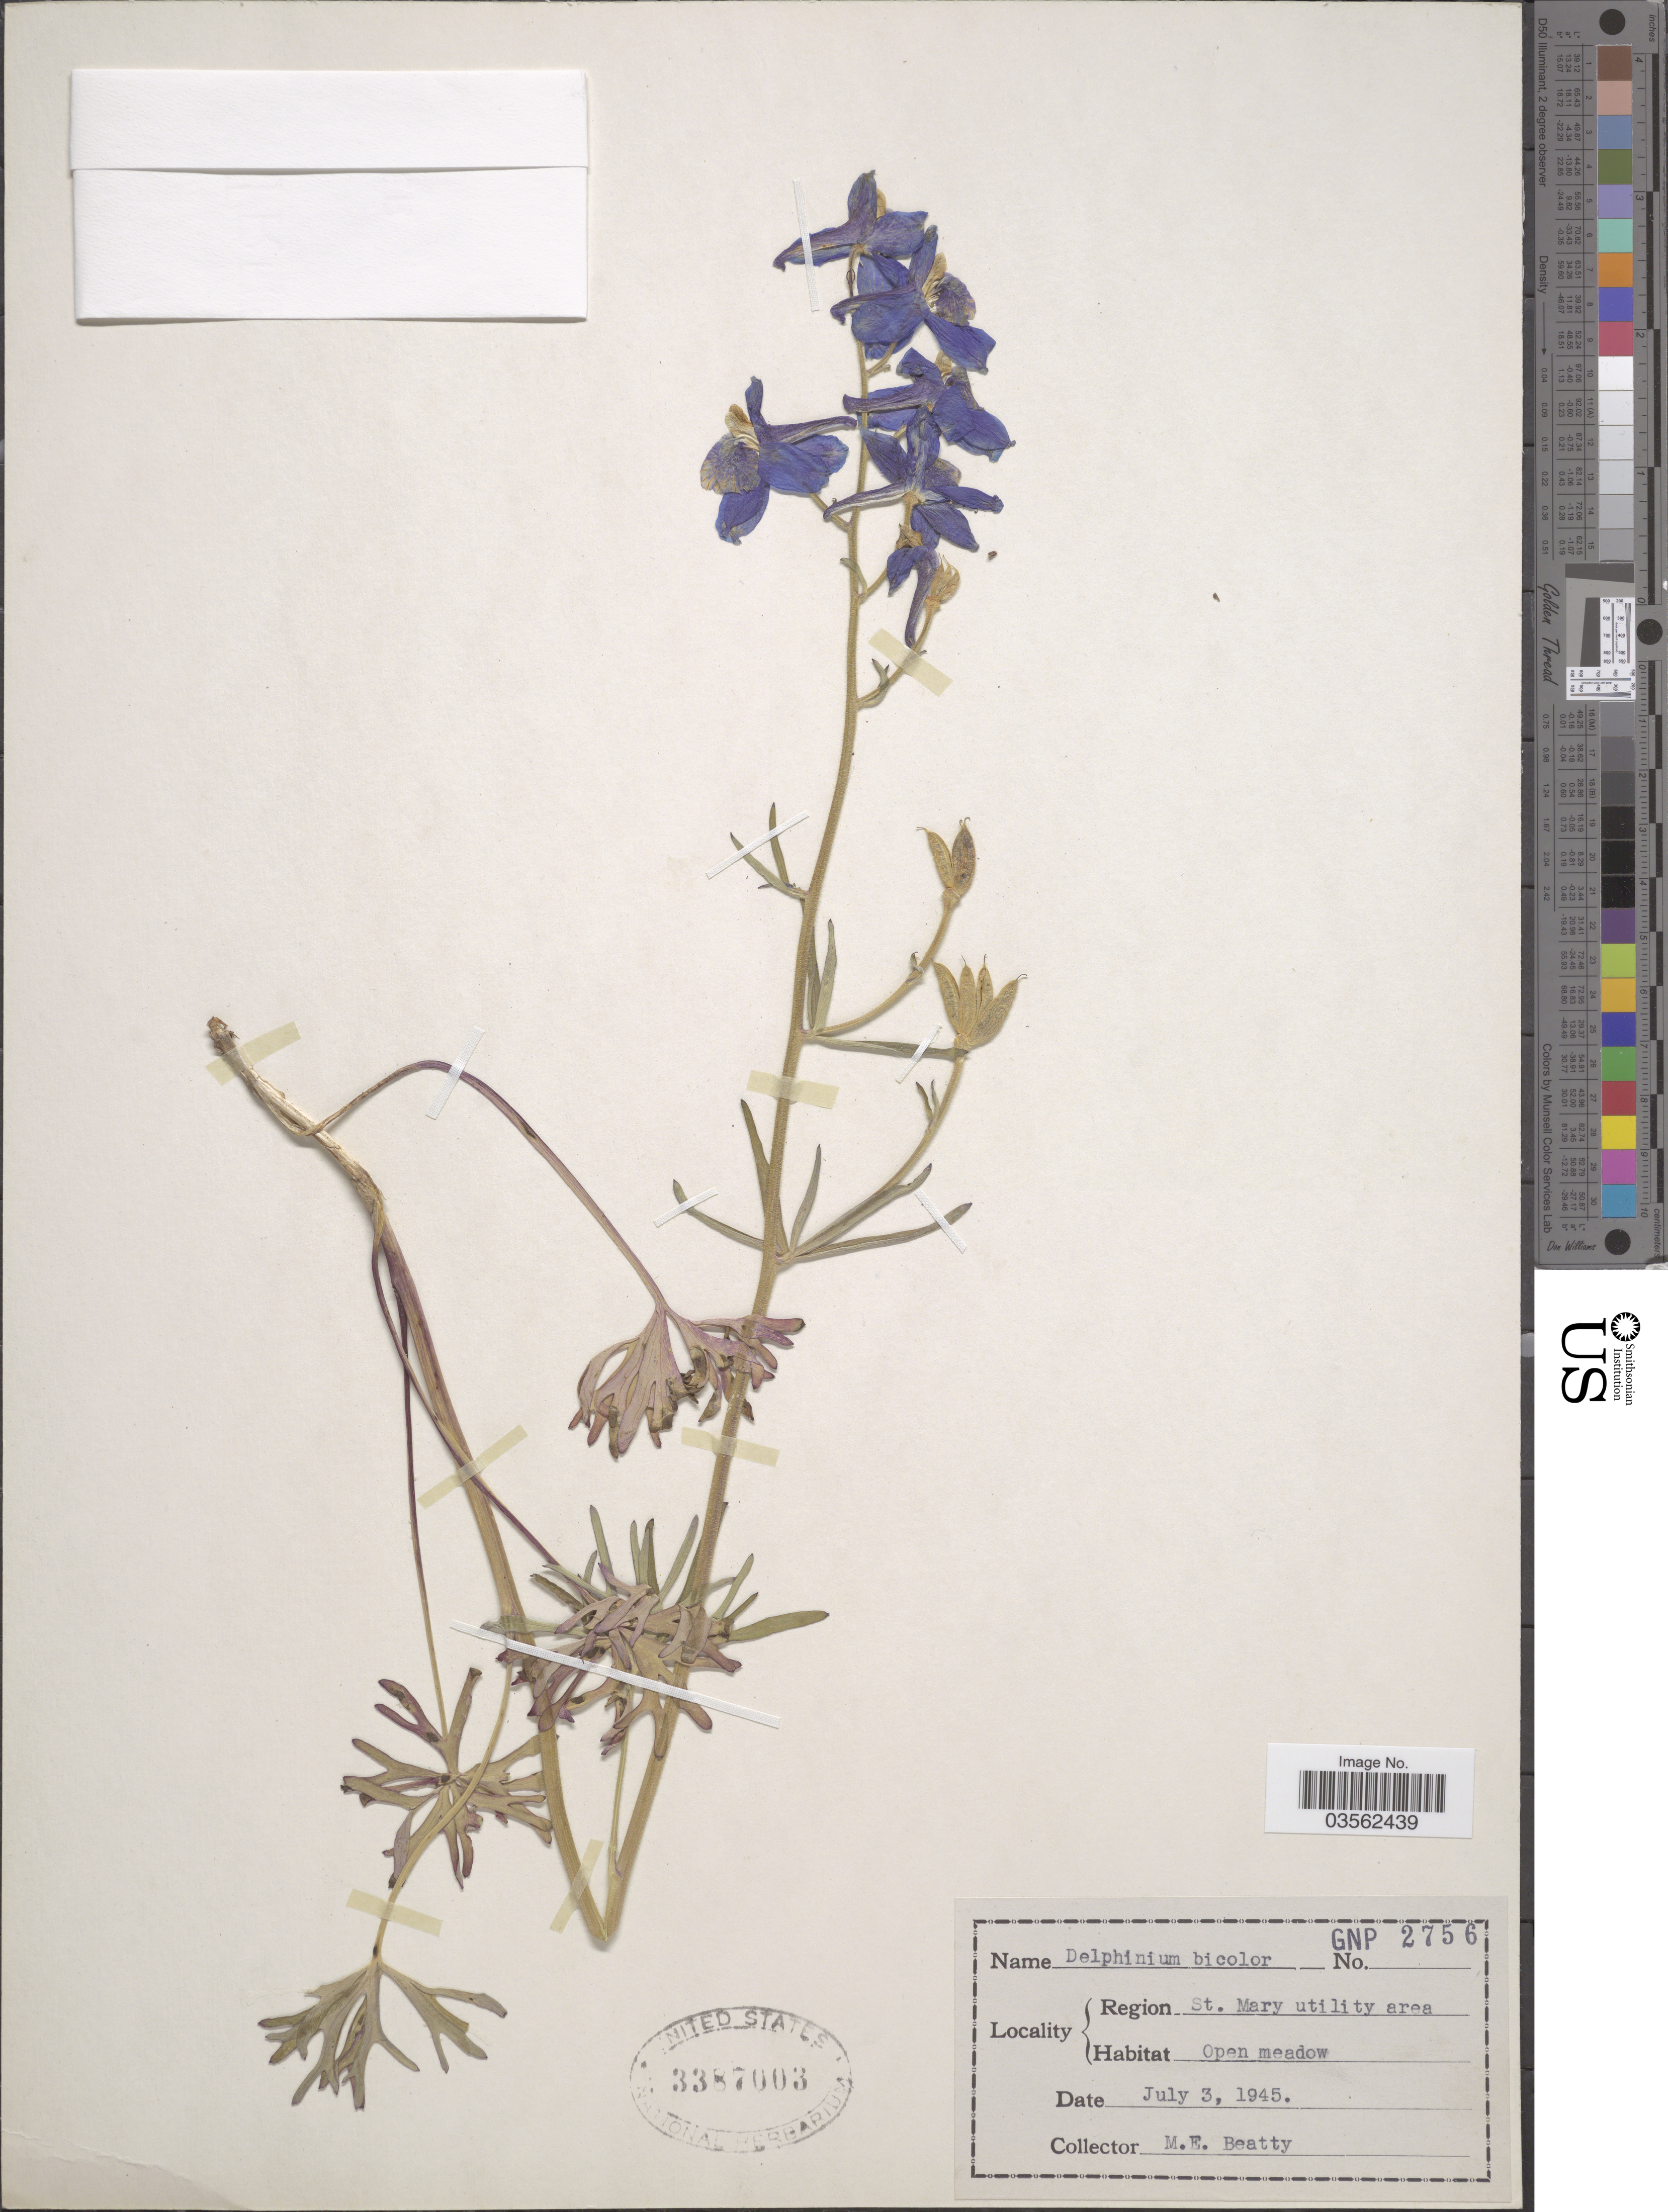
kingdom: Plantae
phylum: Tracheophyta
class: Magnoliopsida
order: Ranunculales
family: Ranunculaceae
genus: Delphinium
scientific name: Delphinium bicolor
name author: Nutt.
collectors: M. Beatty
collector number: GNP2756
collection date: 1945-07-03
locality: Region St. Mary utility area.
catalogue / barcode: US 3387003